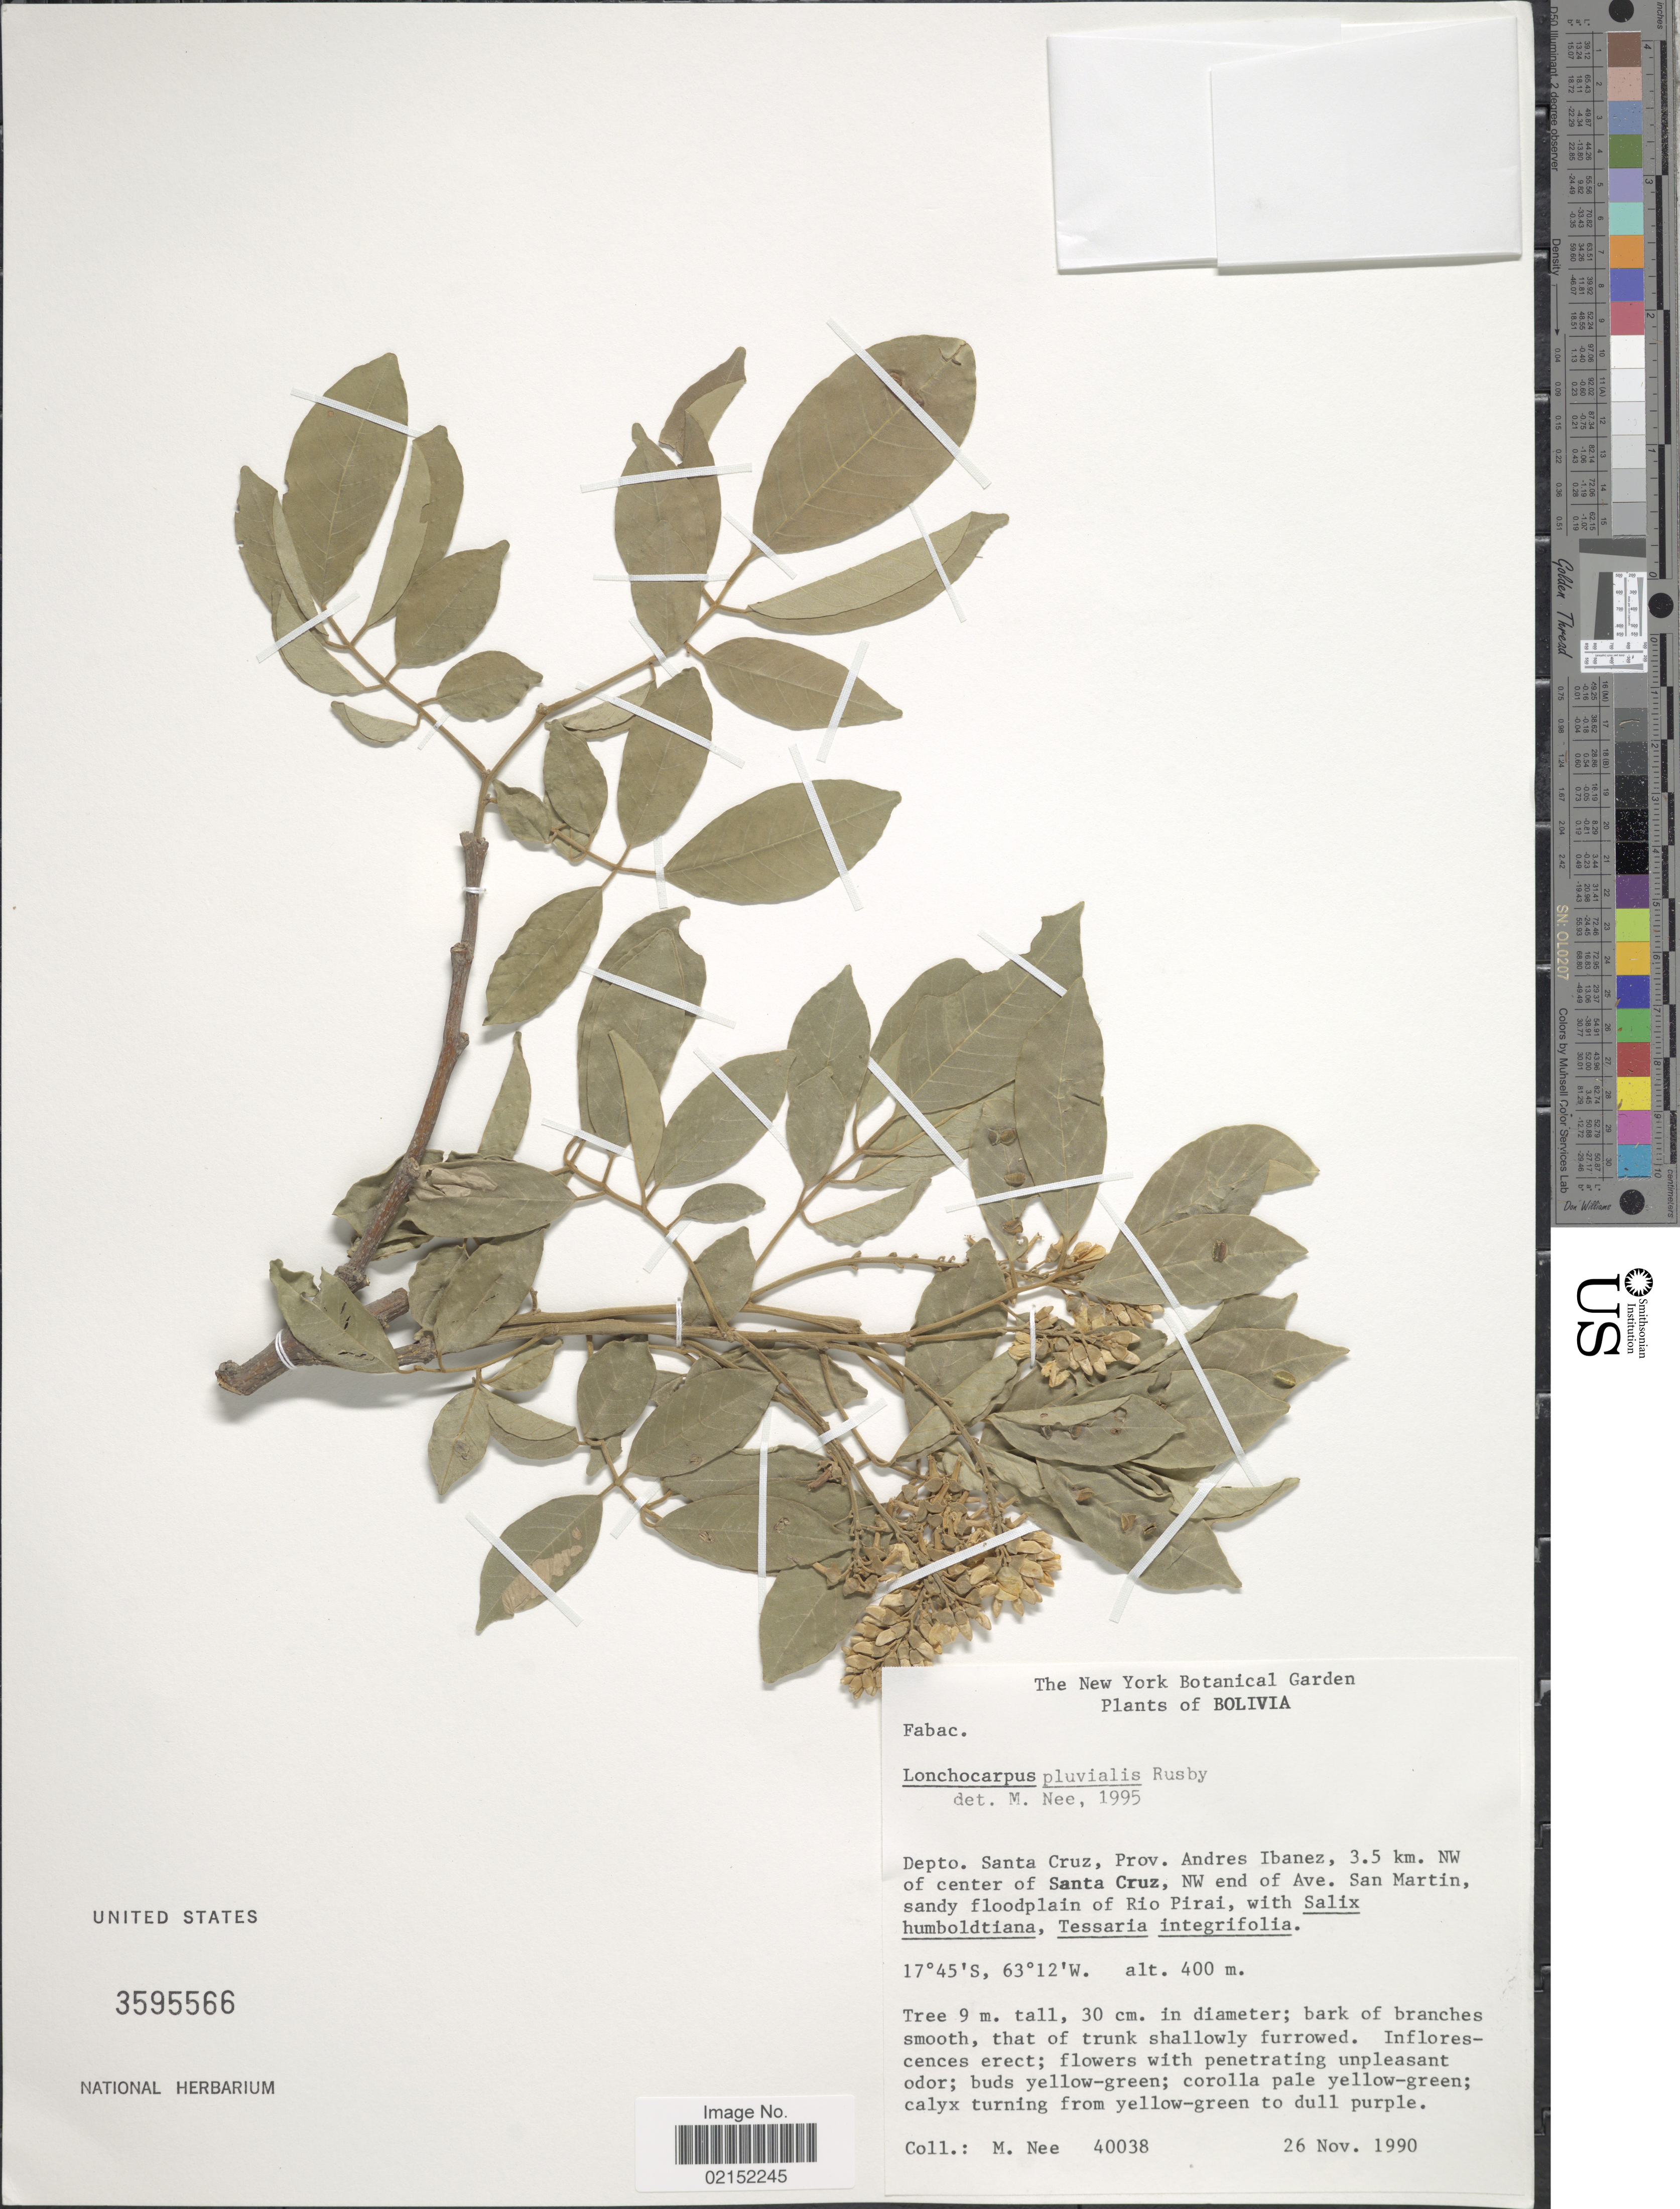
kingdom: Plantae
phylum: Tracheophyta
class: Magnoliopsida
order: Fabales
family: Fabaceae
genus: Lonchocarpus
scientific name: Lonchocarpus pluvialis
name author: Rusby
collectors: M. Nee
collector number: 40038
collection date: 1990-11-26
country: Bolivia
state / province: Santa Cruz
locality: Prov. Andres Ibanez, 3.5 km. NW of center of Santa Cruz, NW end of Ave. San Martin, sandy floodplain of Rio Pirai.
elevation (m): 400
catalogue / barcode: US 3595566